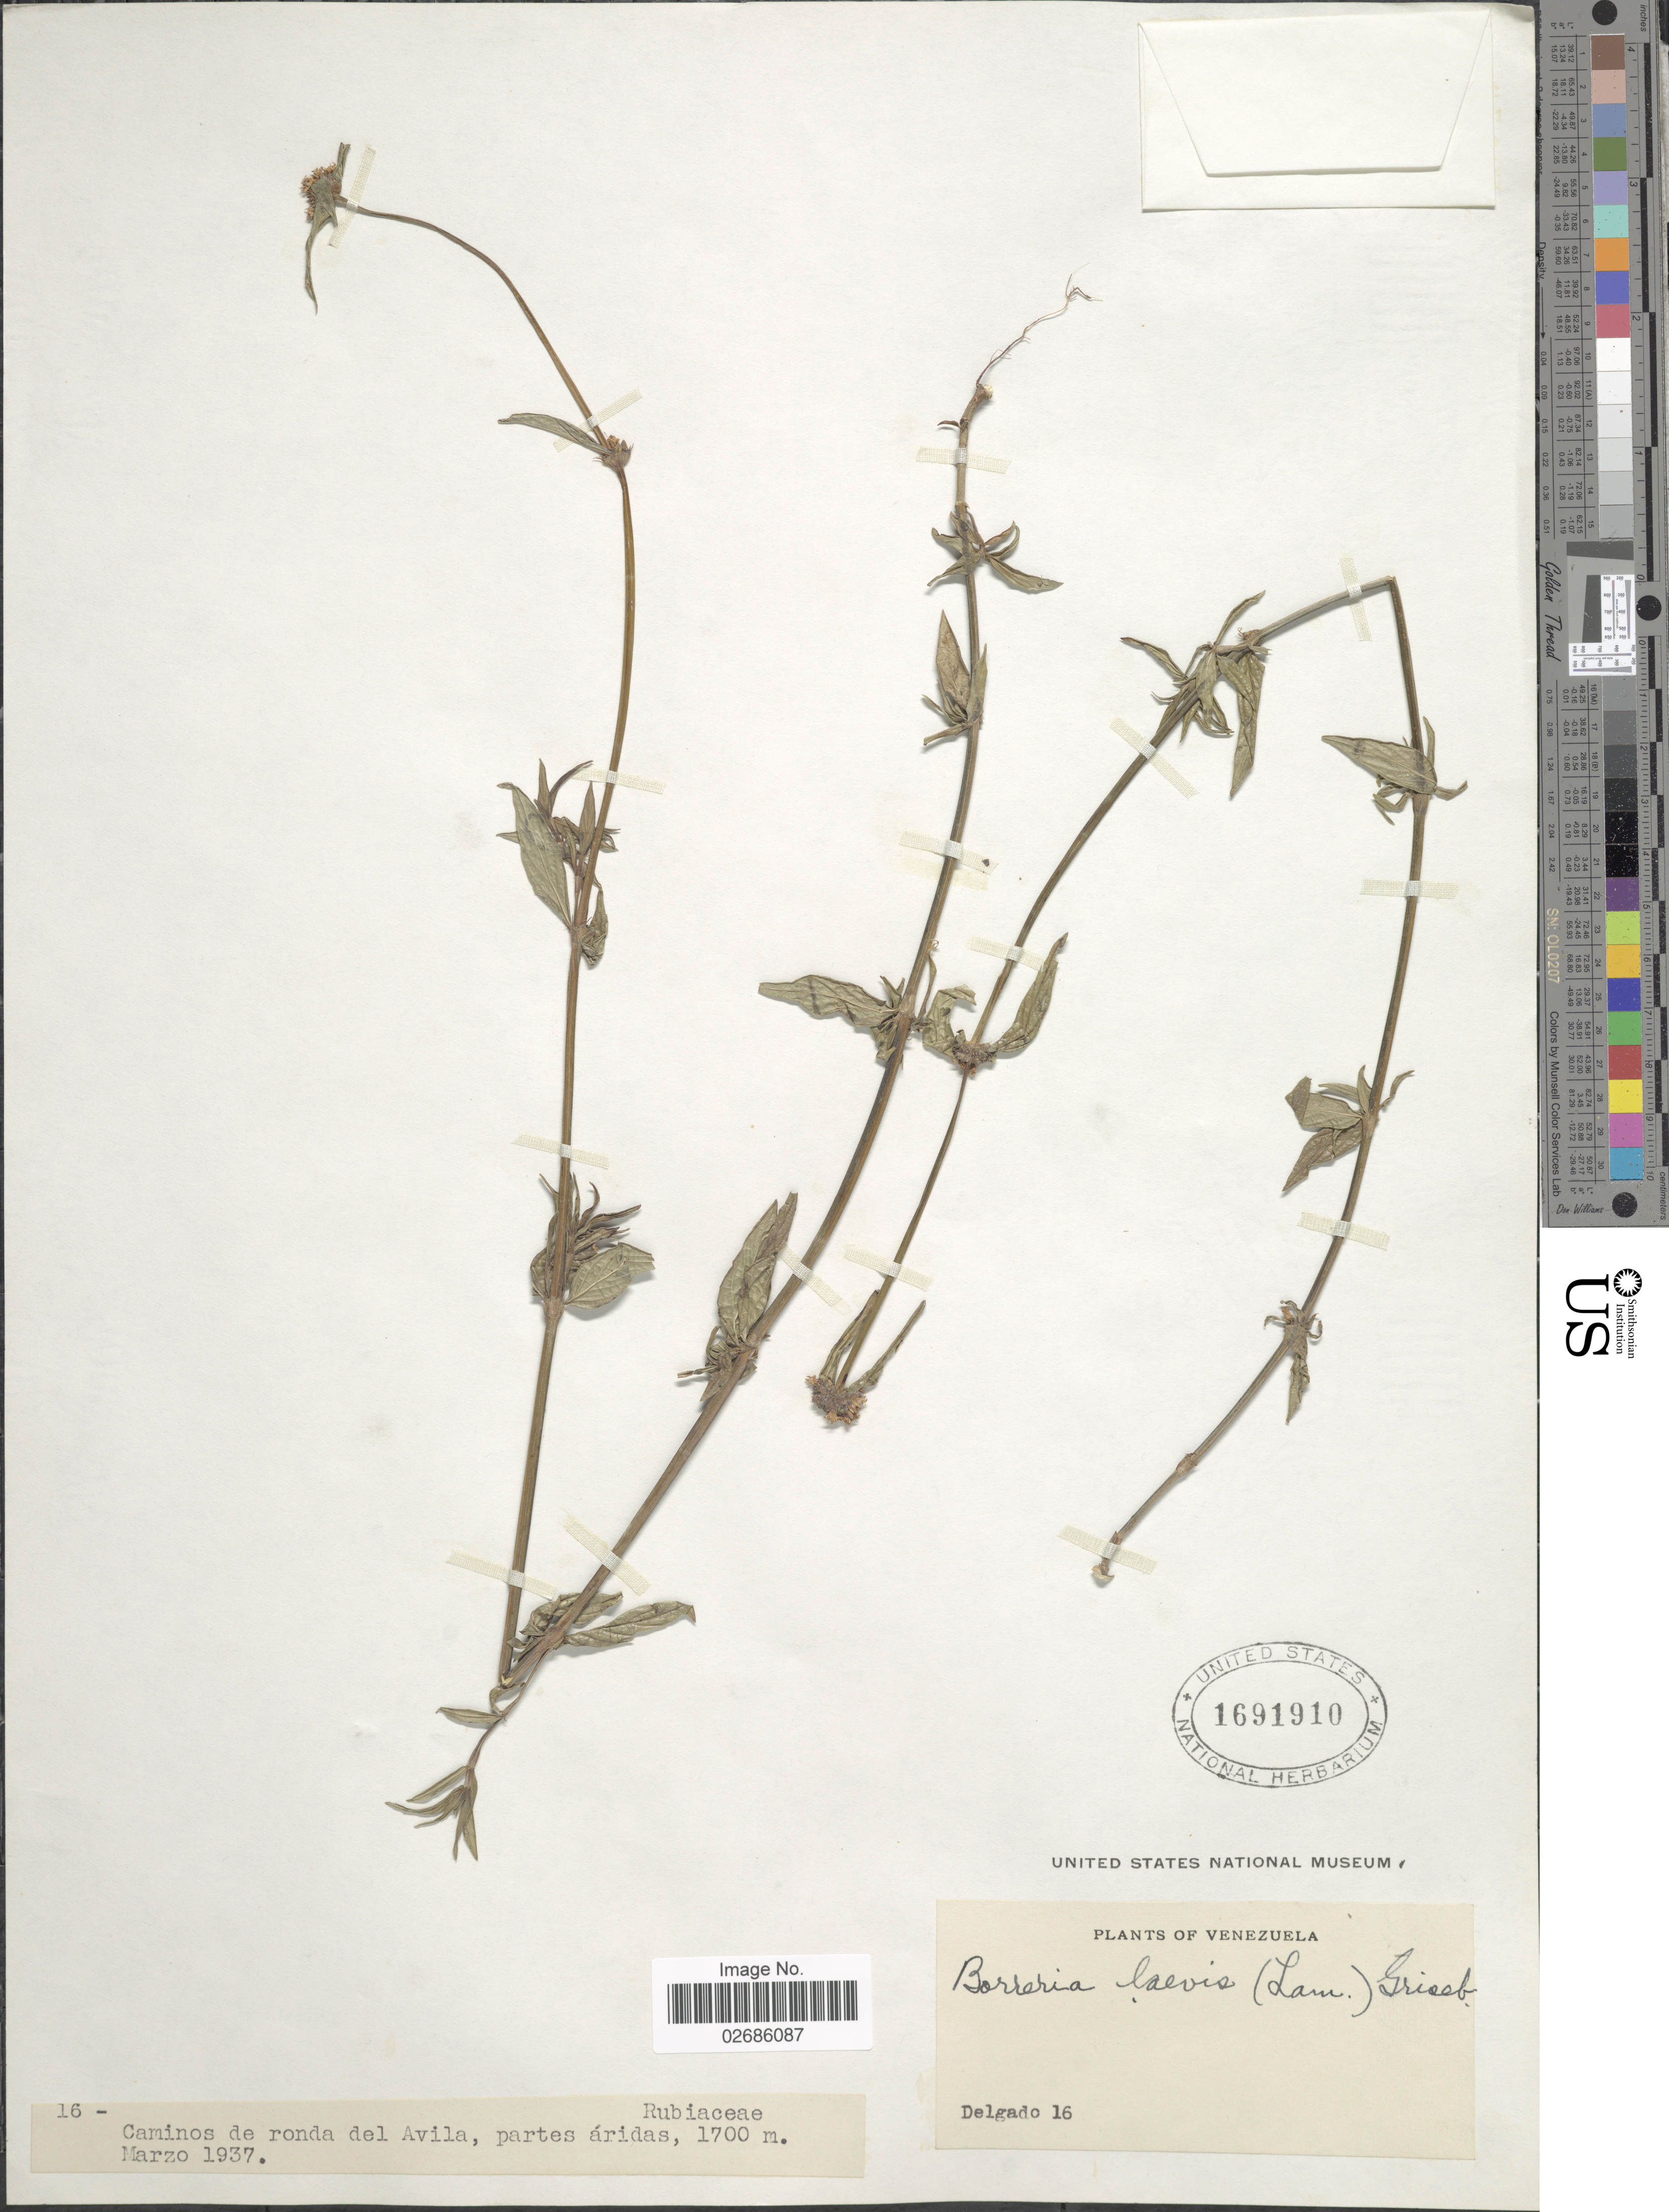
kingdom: Plantae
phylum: Tracheophyta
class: Magnoliopsida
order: Gentianales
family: Rubiaceae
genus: Borreria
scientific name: Borreria assurgens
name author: (Ruiz & Pav.) Griseb.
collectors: Delgado, --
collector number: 16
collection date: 1937-03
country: Venezuela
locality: Caminos de ronda del Avila, partes áridas.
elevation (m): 1700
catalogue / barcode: US 1691910